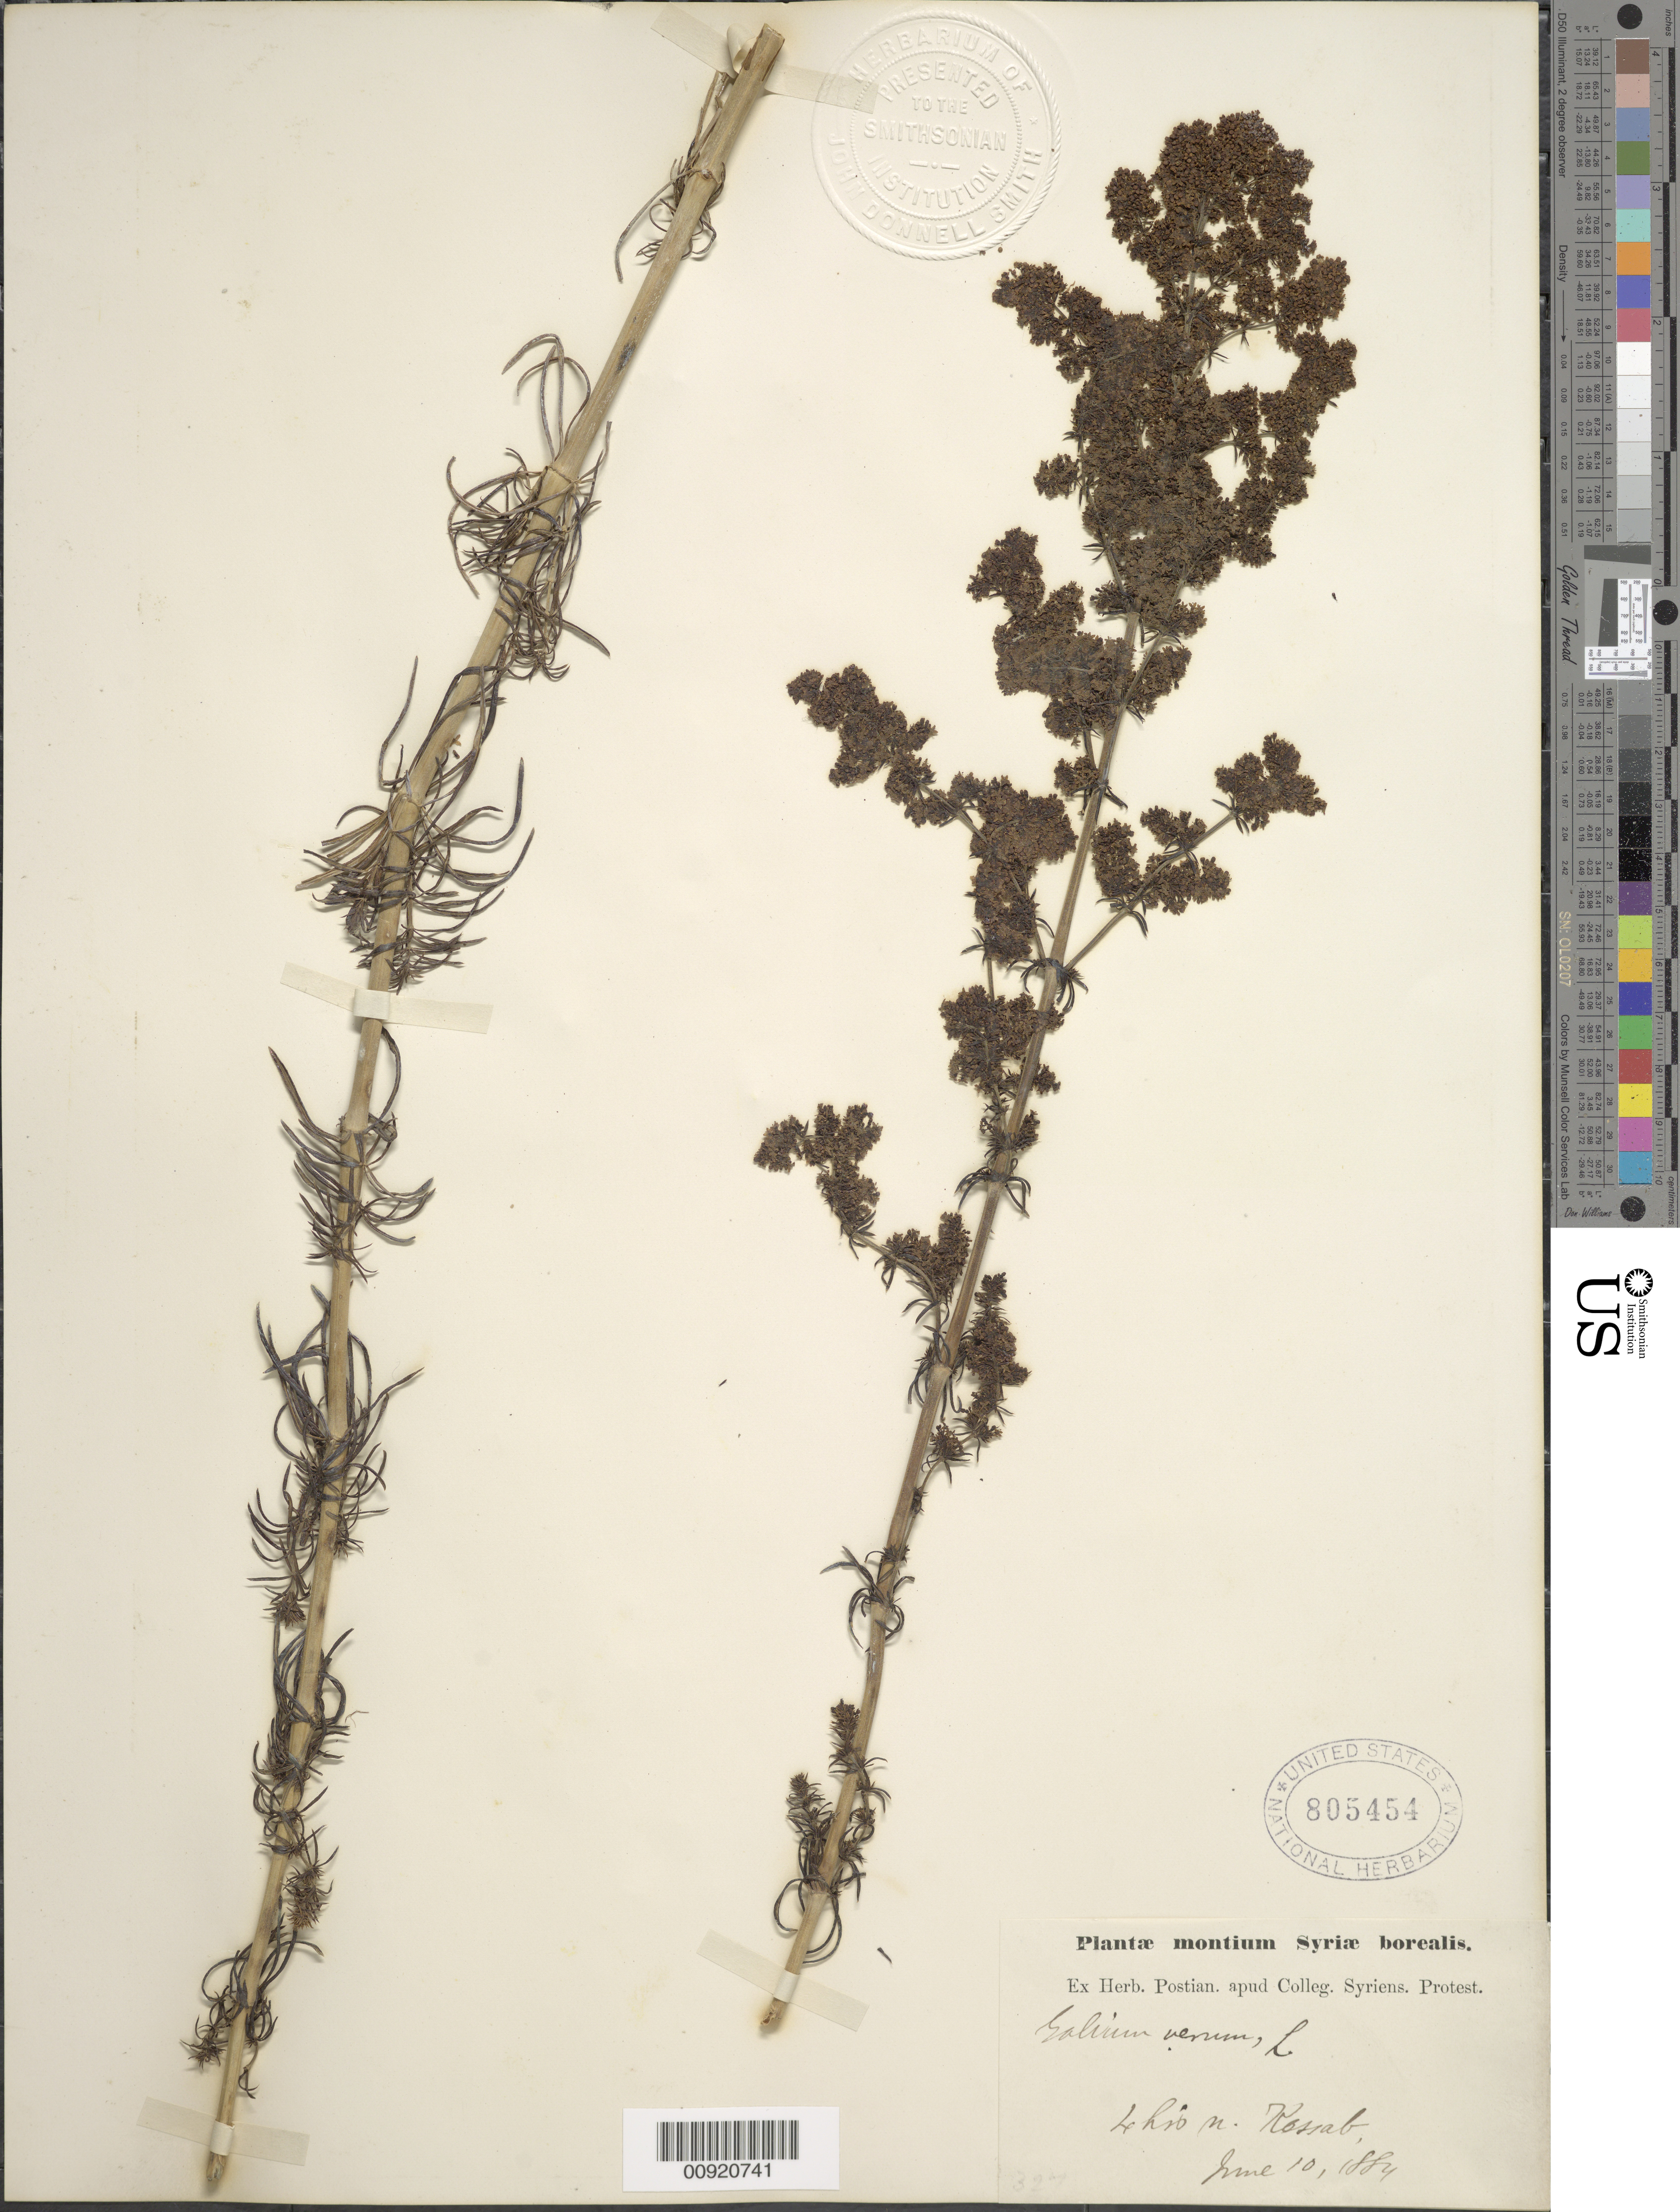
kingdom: Plantae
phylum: Tracheophyta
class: Magnoliopsida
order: Gentianales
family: Rubiaceae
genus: Galium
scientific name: Galium verum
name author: L.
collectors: -. Postian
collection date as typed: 10 Jun 1884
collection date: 1884-06-10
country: Syria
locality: Plantae montium Syriae borealis: [] Kossab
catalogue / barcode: US 805454